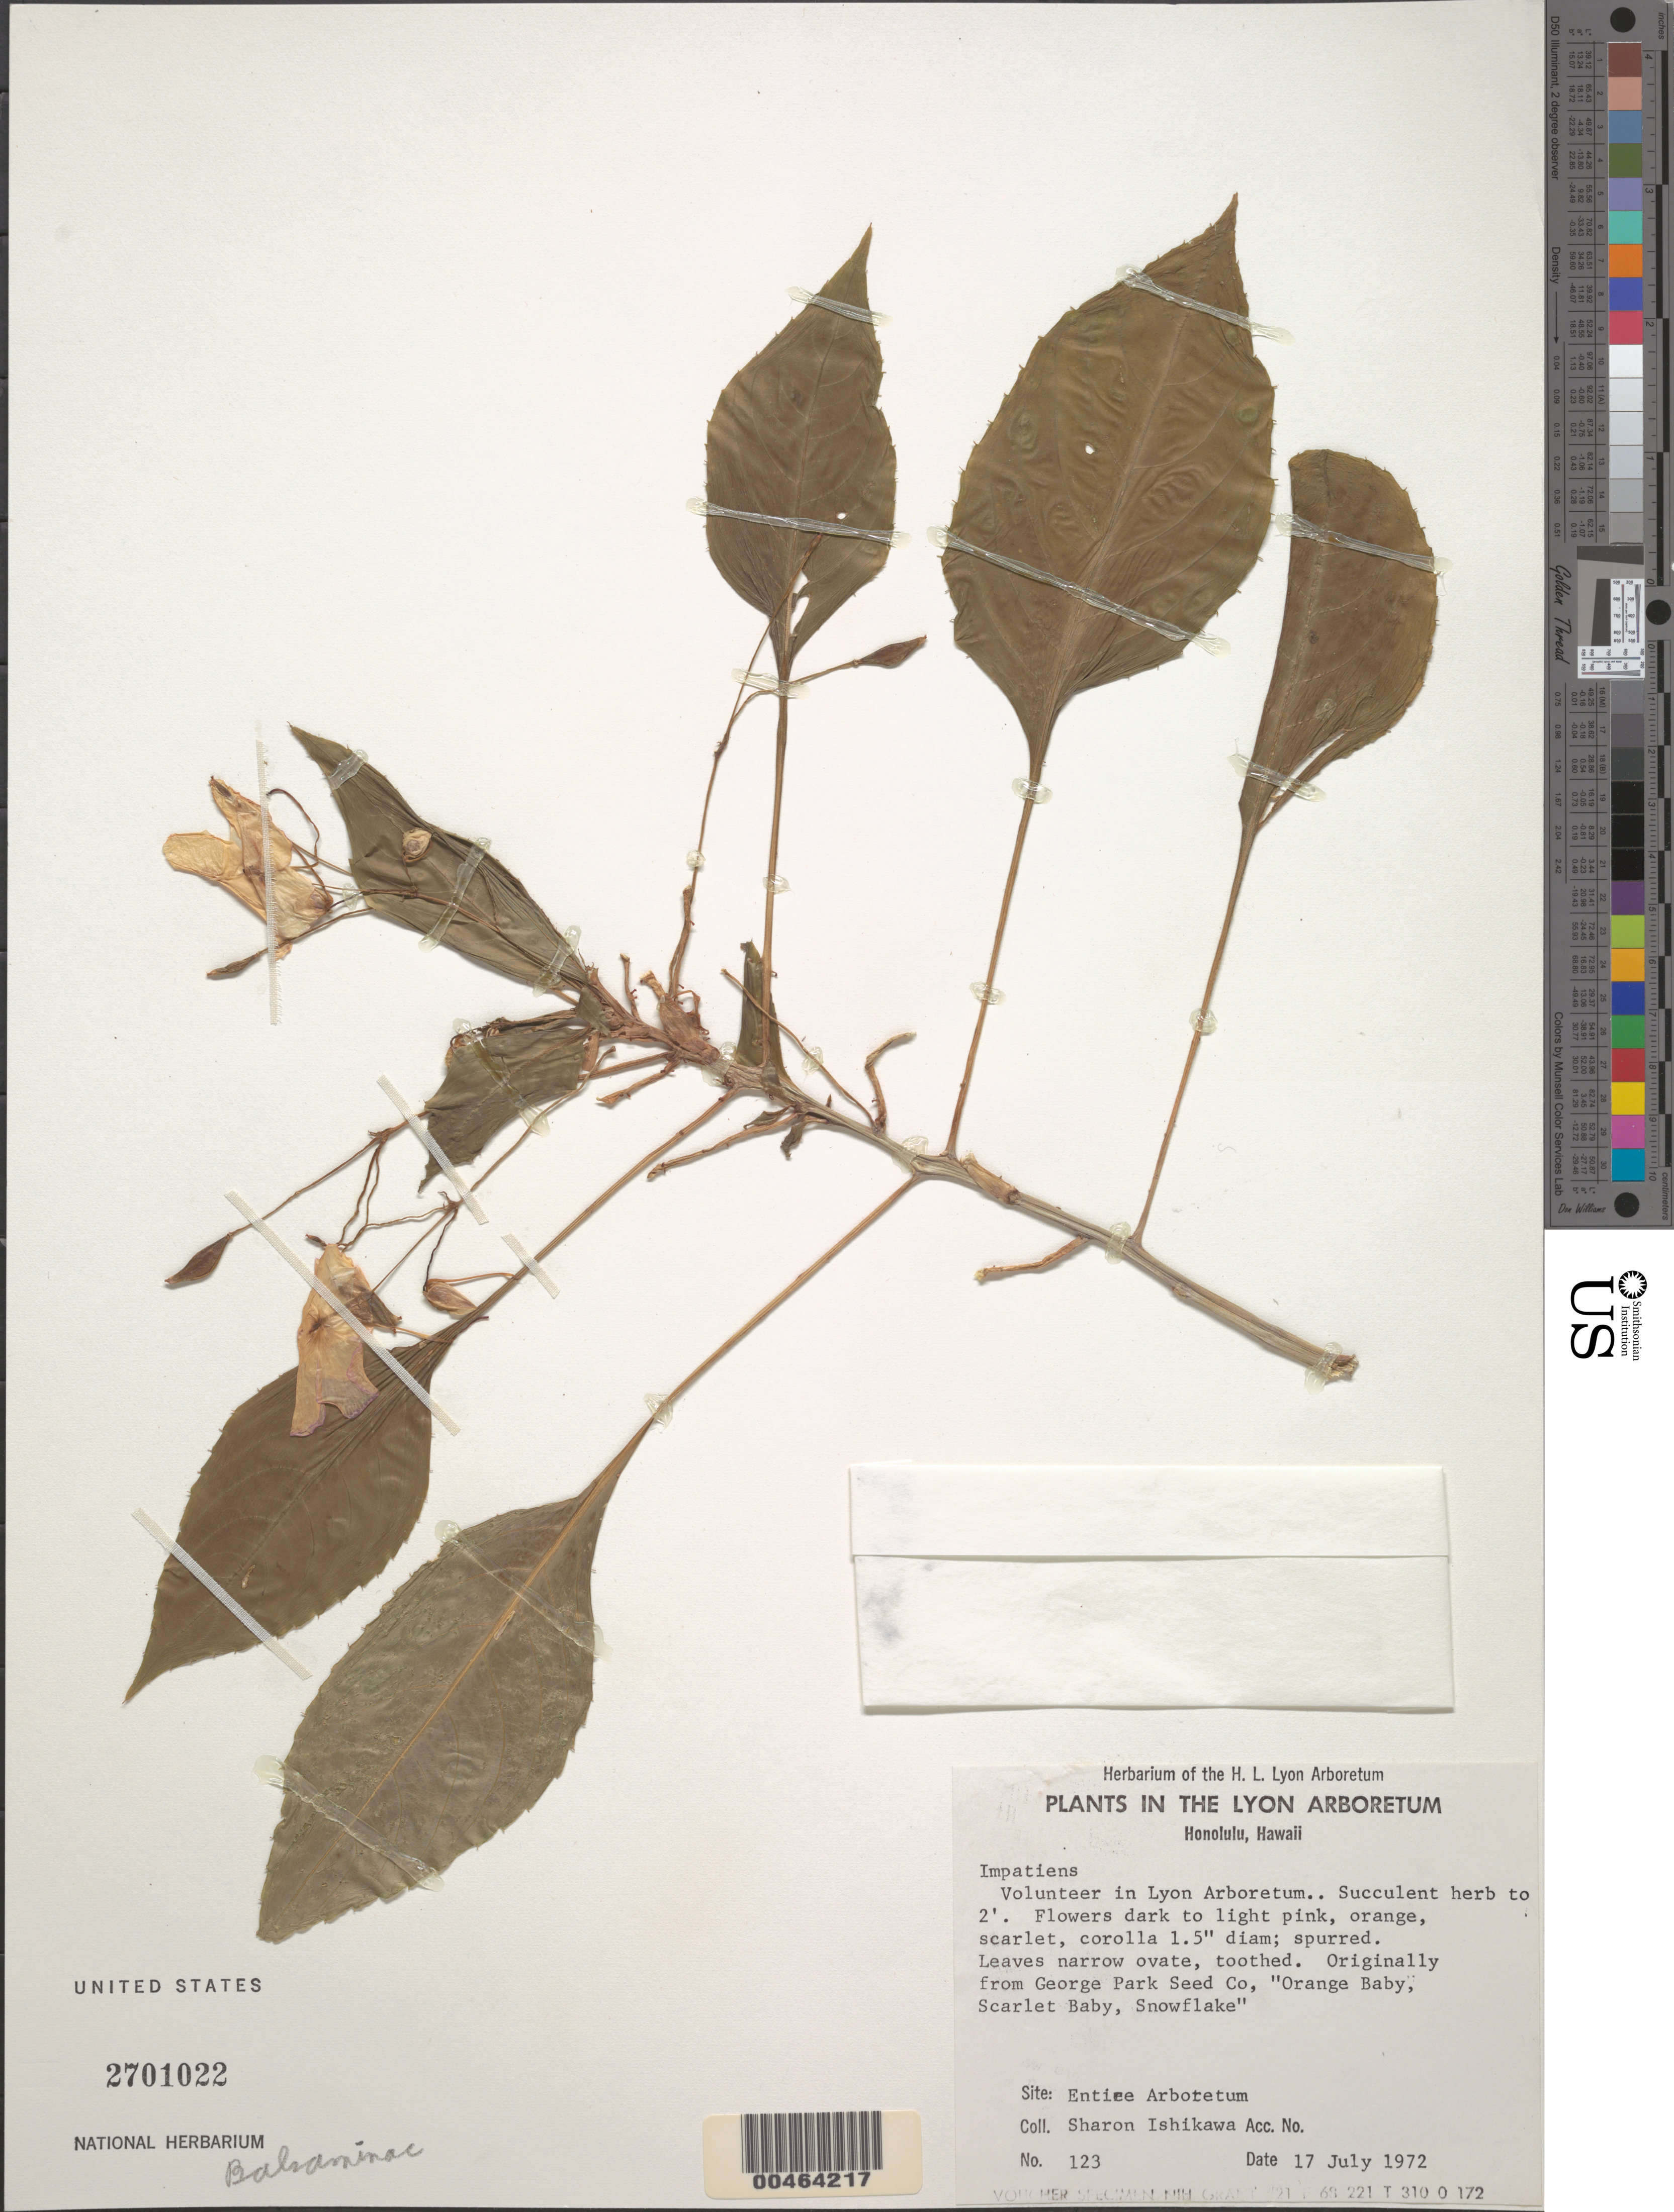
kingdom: Plantae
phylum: Tracheophyta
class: Magnoliopsida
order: Ericales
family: Balsaminaceae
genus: Impatiens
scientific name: Impatiens sp.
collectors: S. S. Ishikawa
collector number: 123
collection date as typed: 17 Jul 1972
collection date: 1972-07-17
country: United States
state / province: Hawaii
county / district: Honolulu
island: Oahu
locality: Honolulu, Volunteer in H.L. Lyon Arboretum, entire arboretum. Originally from George Park Seed Co.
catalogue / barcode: US 2701022